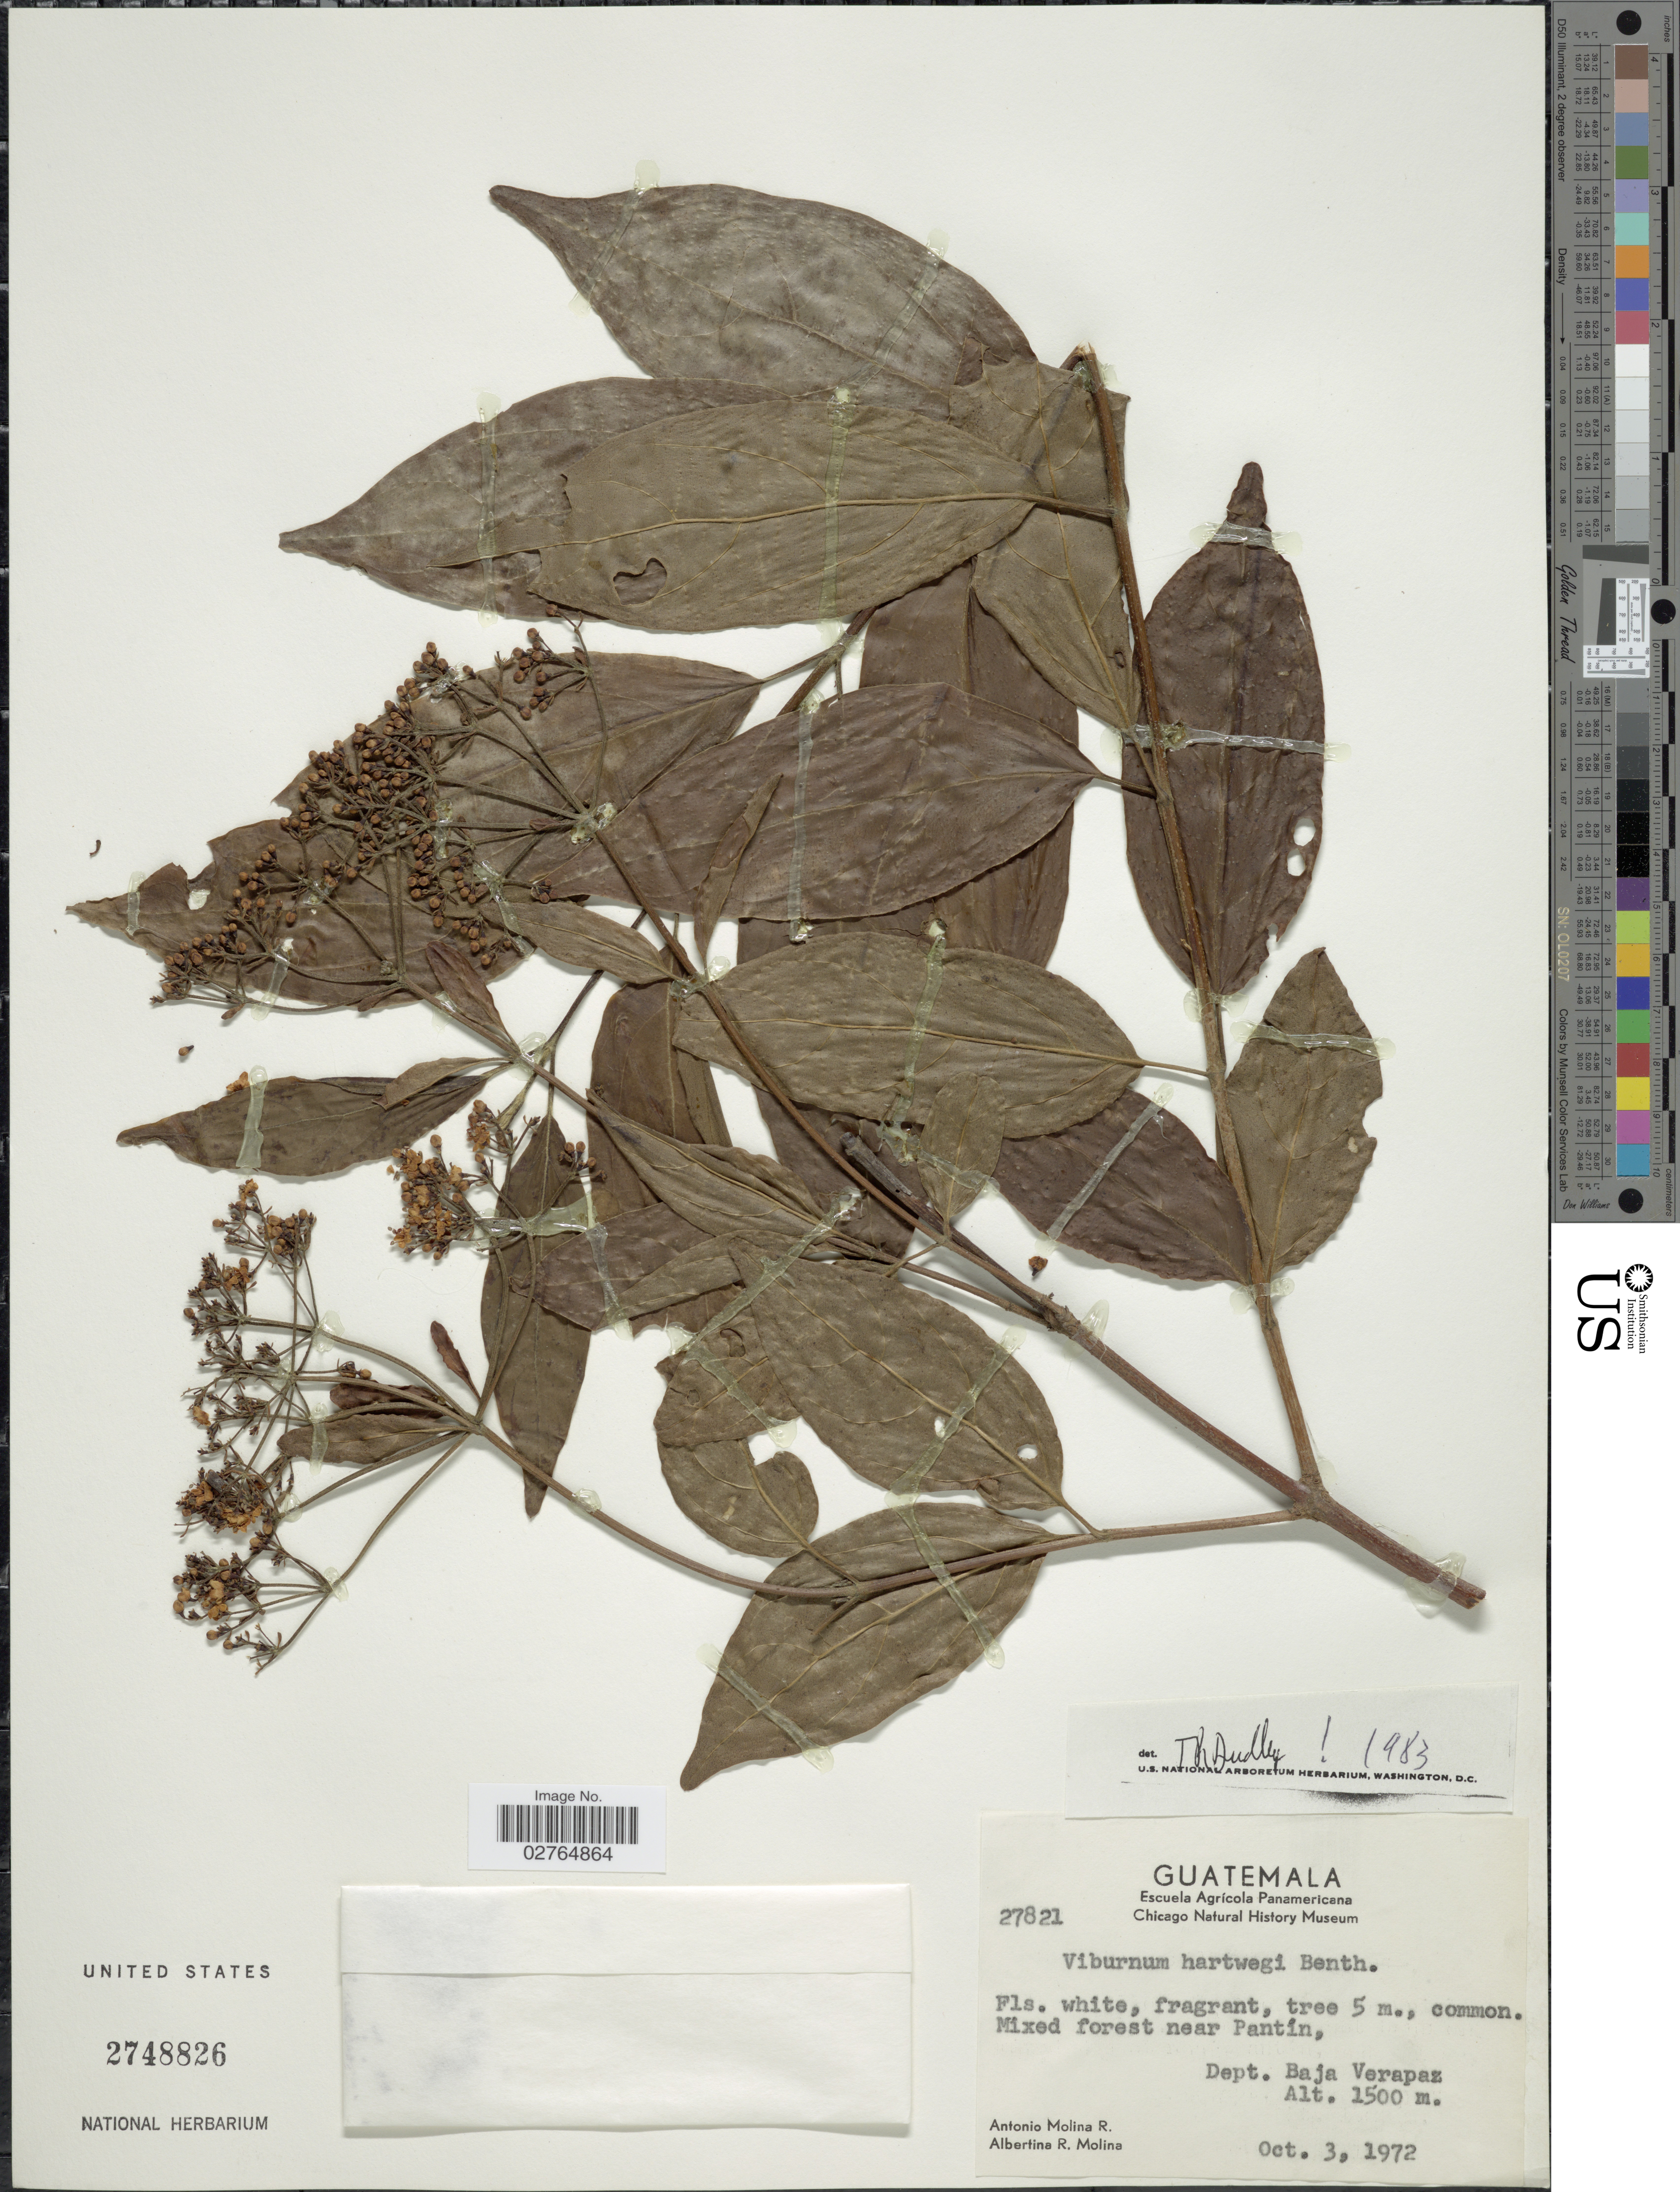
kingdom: Plantae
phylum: Tracheophyta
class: Magnoliopsida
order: Dipsacales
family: Viburnaceae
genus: Viburnum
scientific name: Viburnum hartwegii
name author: Benth.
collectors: A. Molina R. & A. R. Molina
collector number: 27821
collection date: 1972-10-03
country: Guatemala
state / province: Baja Verapaz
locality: Mixed forest near Pantín, Dept. Baja Verapaz.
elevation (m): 1500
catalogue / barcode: US 2748826